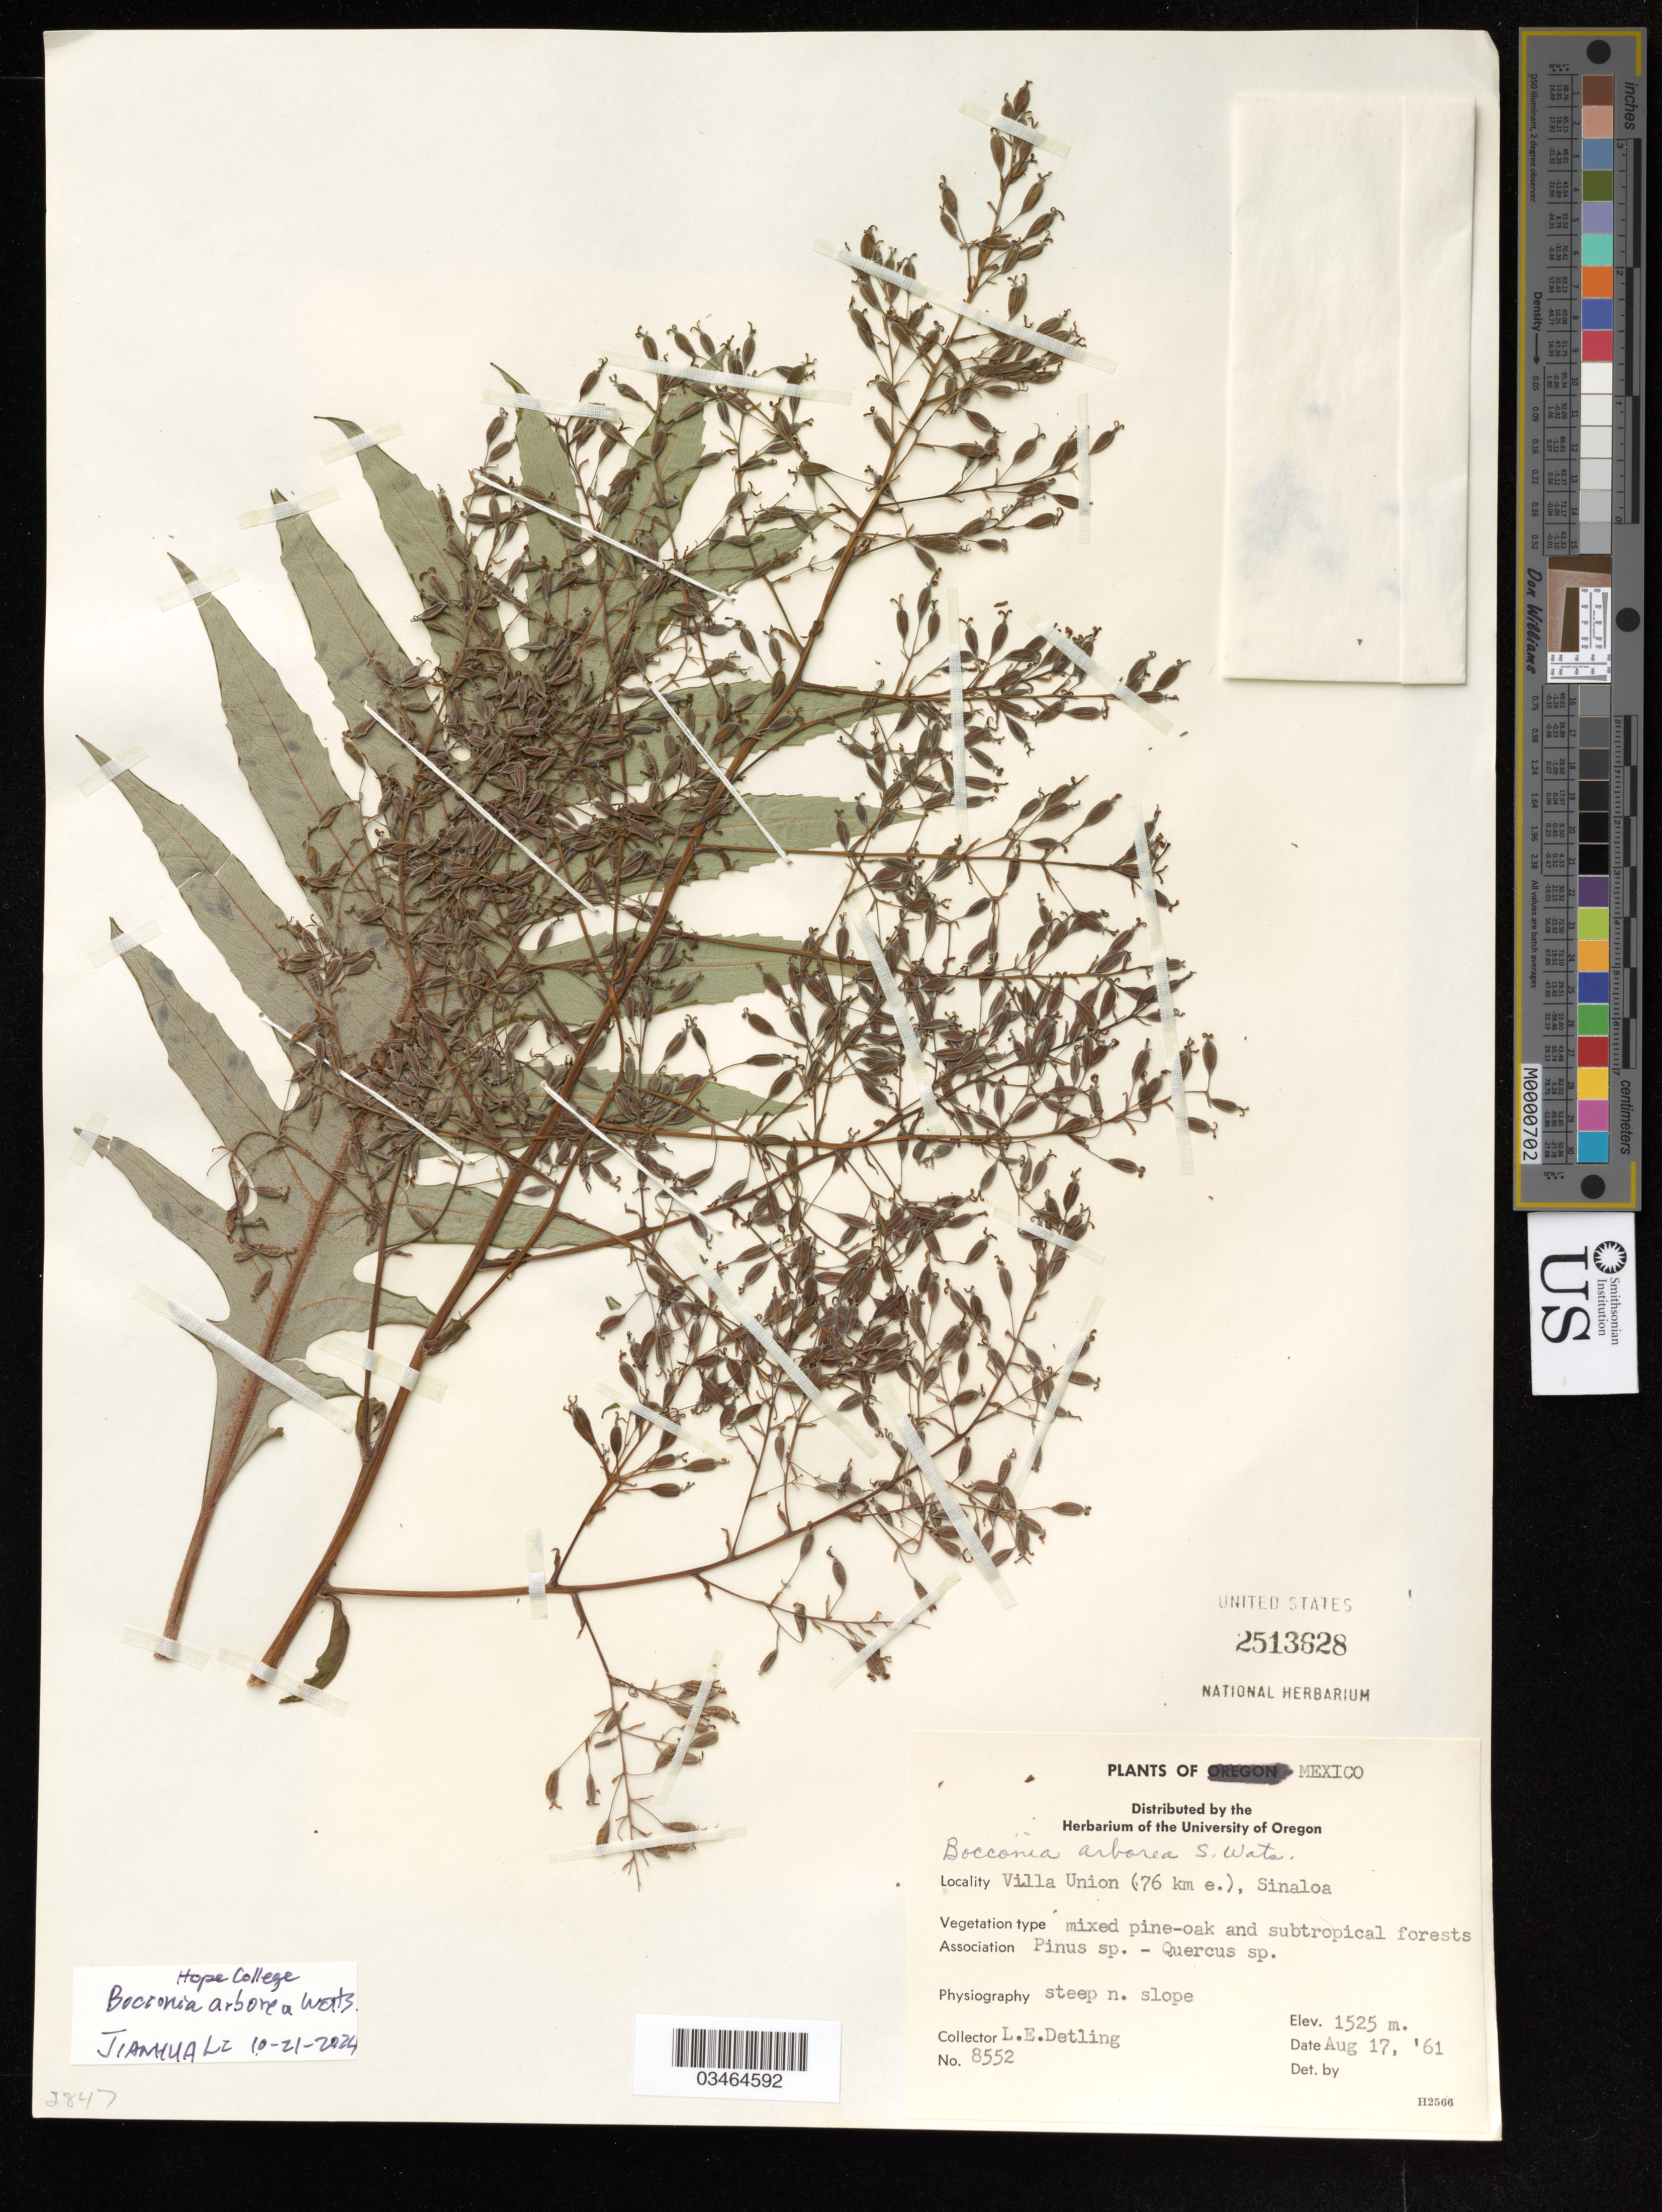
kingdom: Plantae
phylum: Tracheophyta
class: Magnoliopsida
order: Ranunculales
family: Papaveraceae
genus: Bocconia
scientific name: Bocconia arborea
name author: S. Watson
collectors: L. Detling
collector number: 8552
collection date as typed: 17 Aug61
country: Mexico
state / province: Sinaloa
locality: Villa Union (76 km e.).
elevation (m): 1525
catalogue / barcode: US 2513628